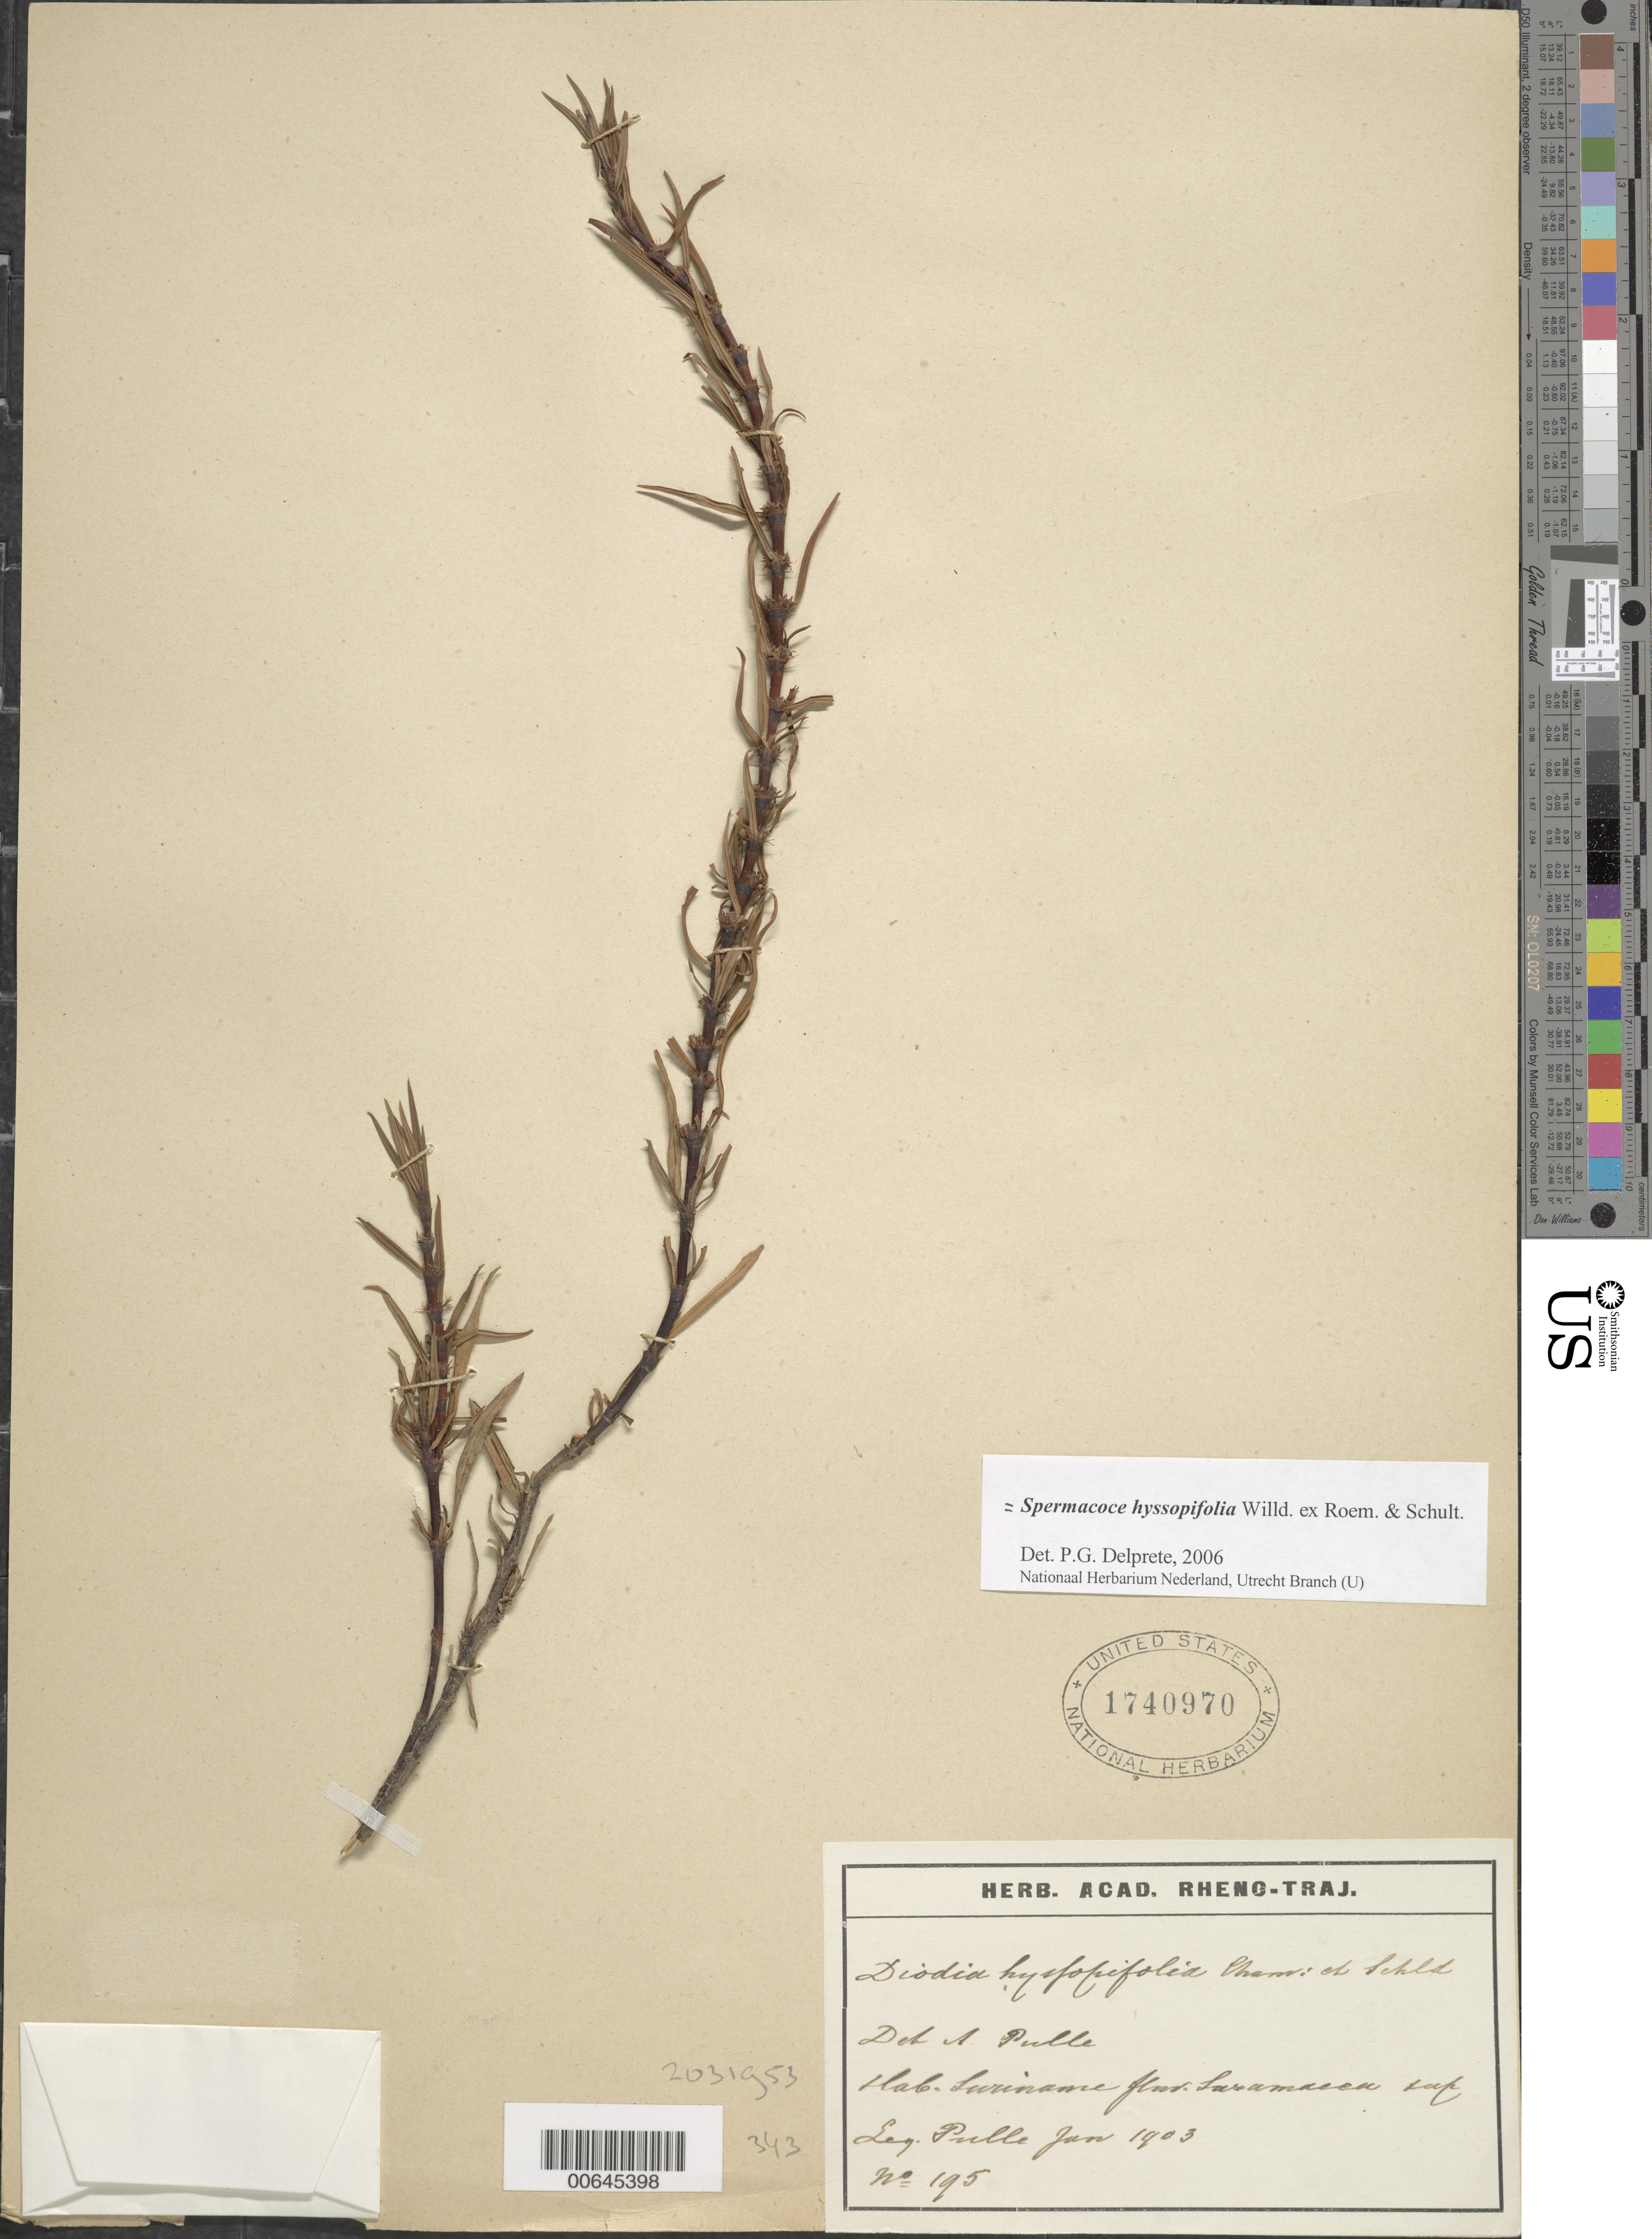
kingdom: Plantae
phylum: Tracheophyta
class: Magnoliopsida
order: Gentianales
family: Rubiaceae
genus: Spermacoce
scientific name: Spermacoce hyssopifolia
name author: Willd. ex Roem. & Schult.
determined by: Delprete, P. G., Herb. de Guyane Cay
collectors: A. A. Pulle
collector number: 195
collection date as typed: Jan-03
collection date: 2003-01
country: Suriname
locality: Saramacca River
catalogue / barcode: US 1740970